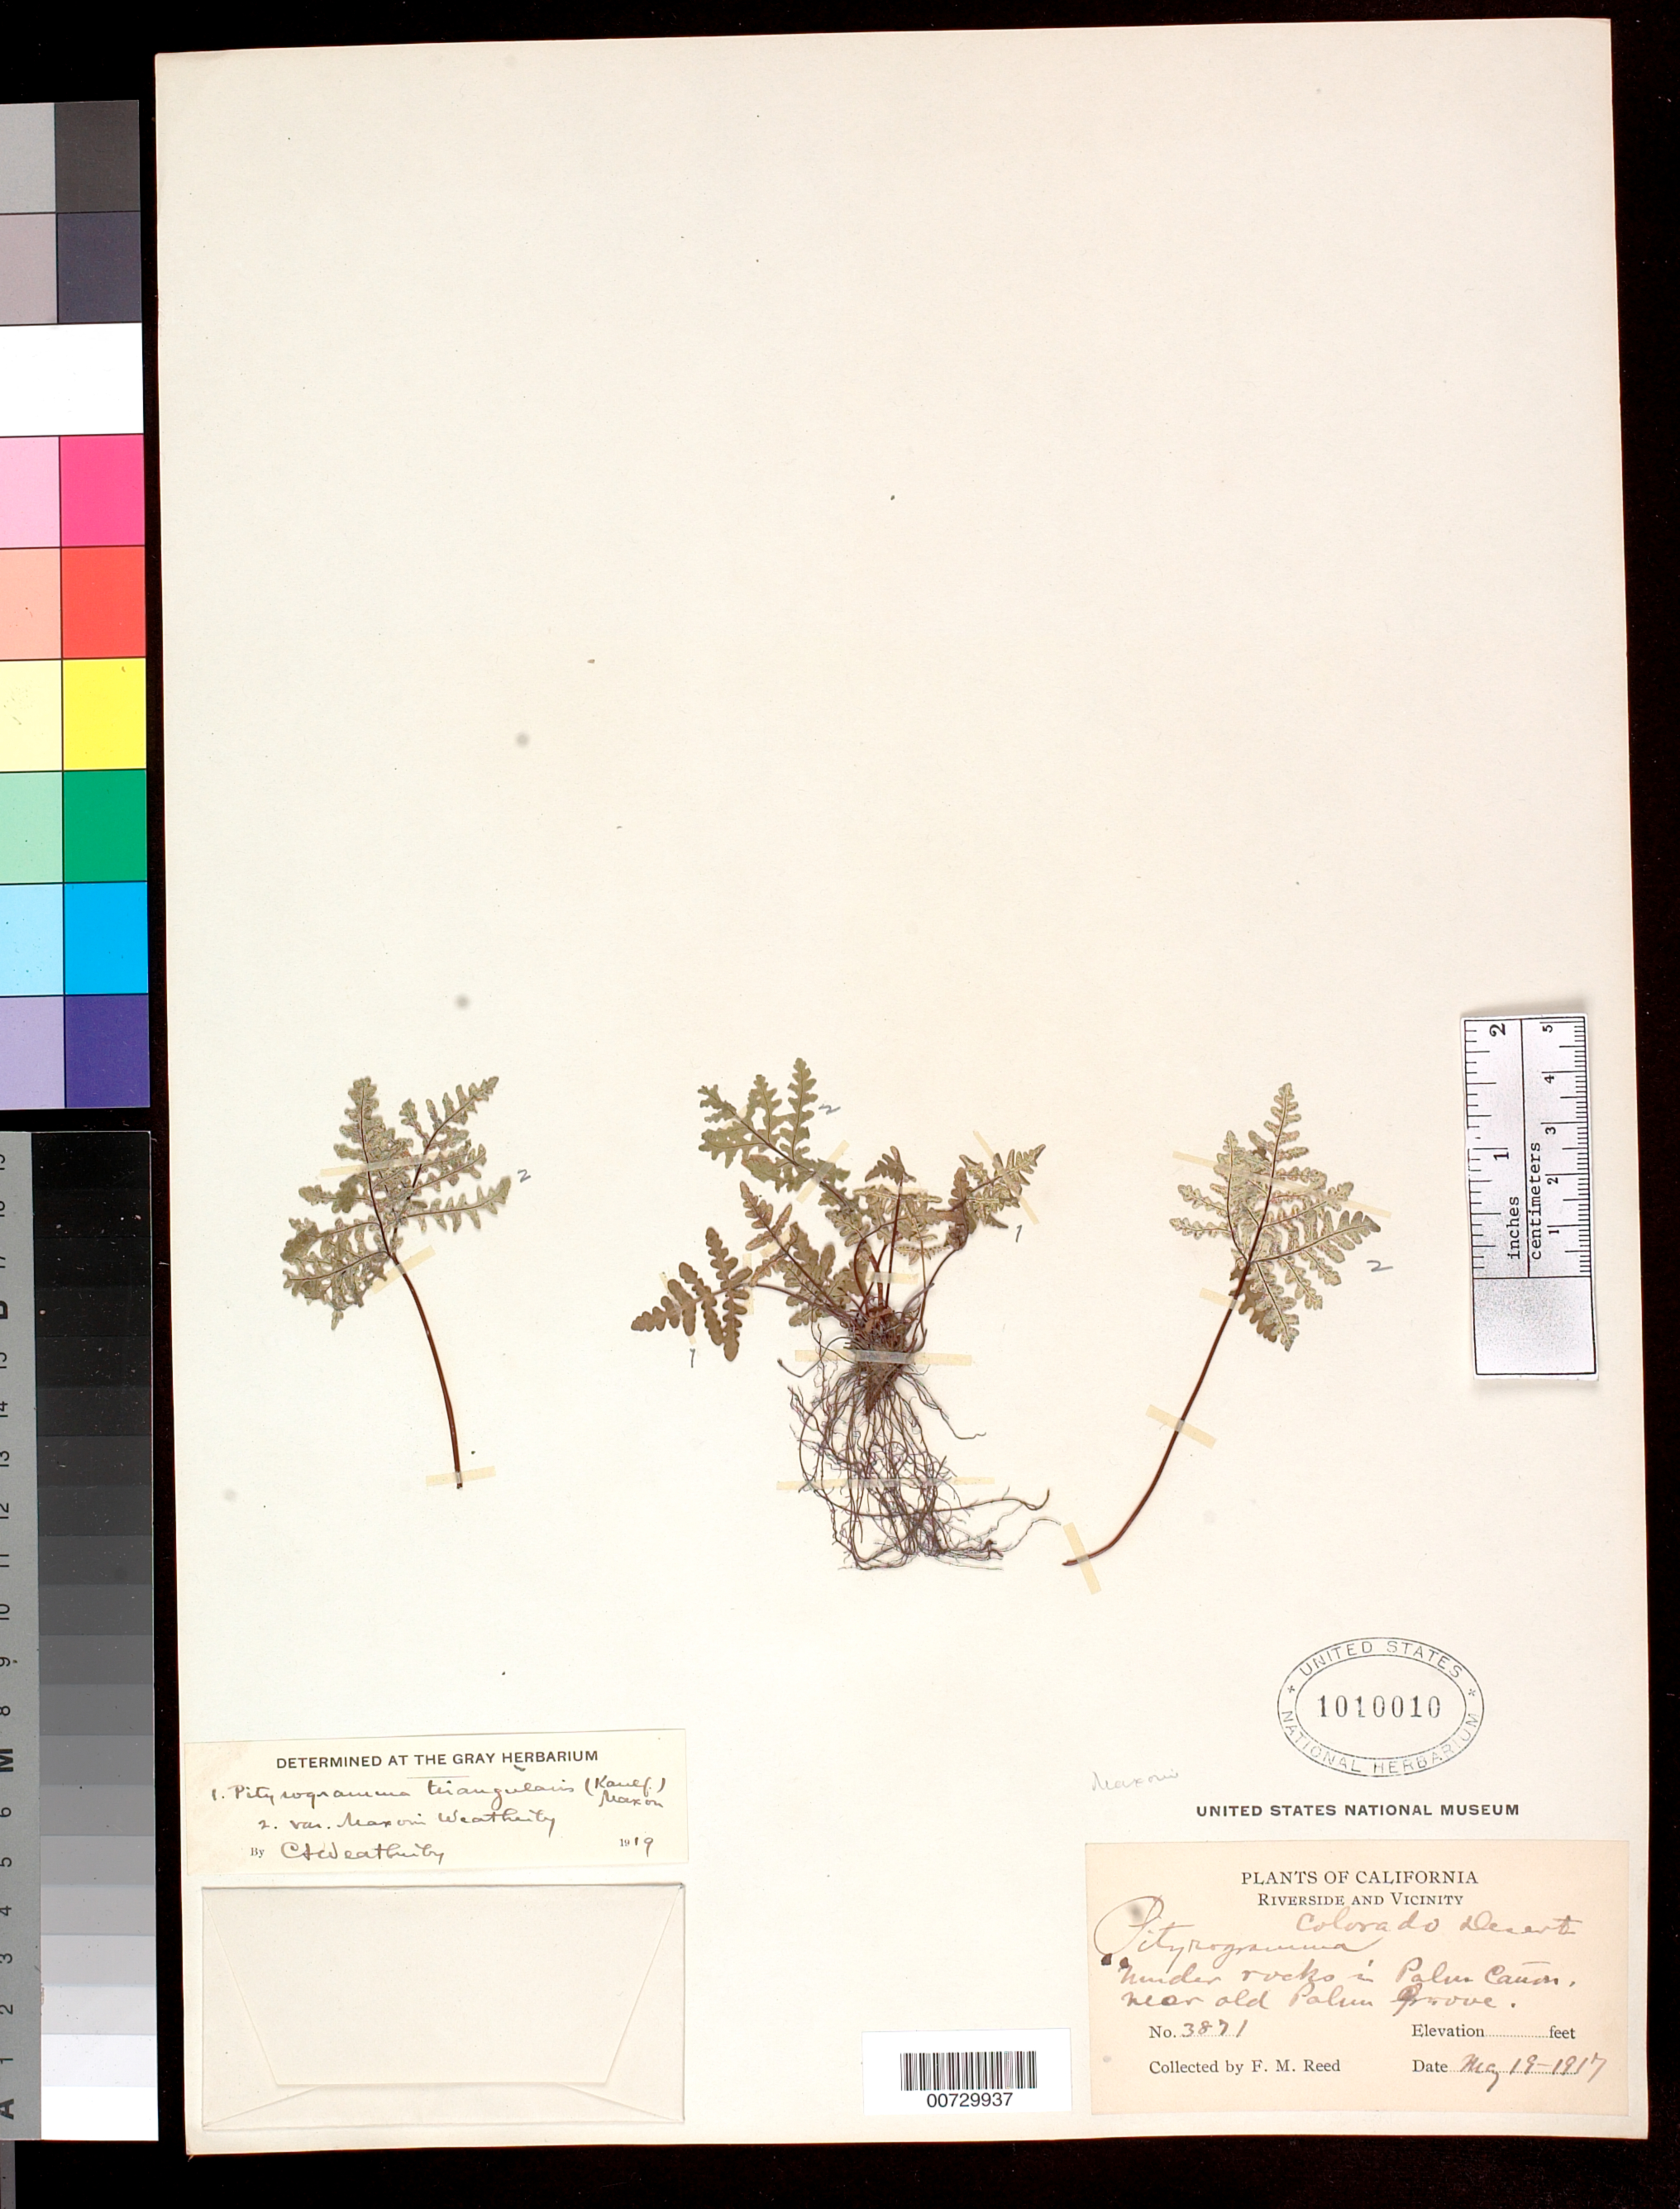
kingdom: Plantae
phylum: Tracheophyta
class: Polypodiopsida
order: Polypodiales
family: Pteridaceae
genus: Pentagramma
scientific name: Pentagramma maxonii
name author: (Weath.) Schuettp. & Windham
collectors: F. Reed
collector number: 3871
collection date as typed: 19 May 1917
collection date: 1917-05-19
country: United States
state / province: California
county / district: Riverside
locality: Colorado Desert. Palm Cañon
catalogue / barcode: US 1010010